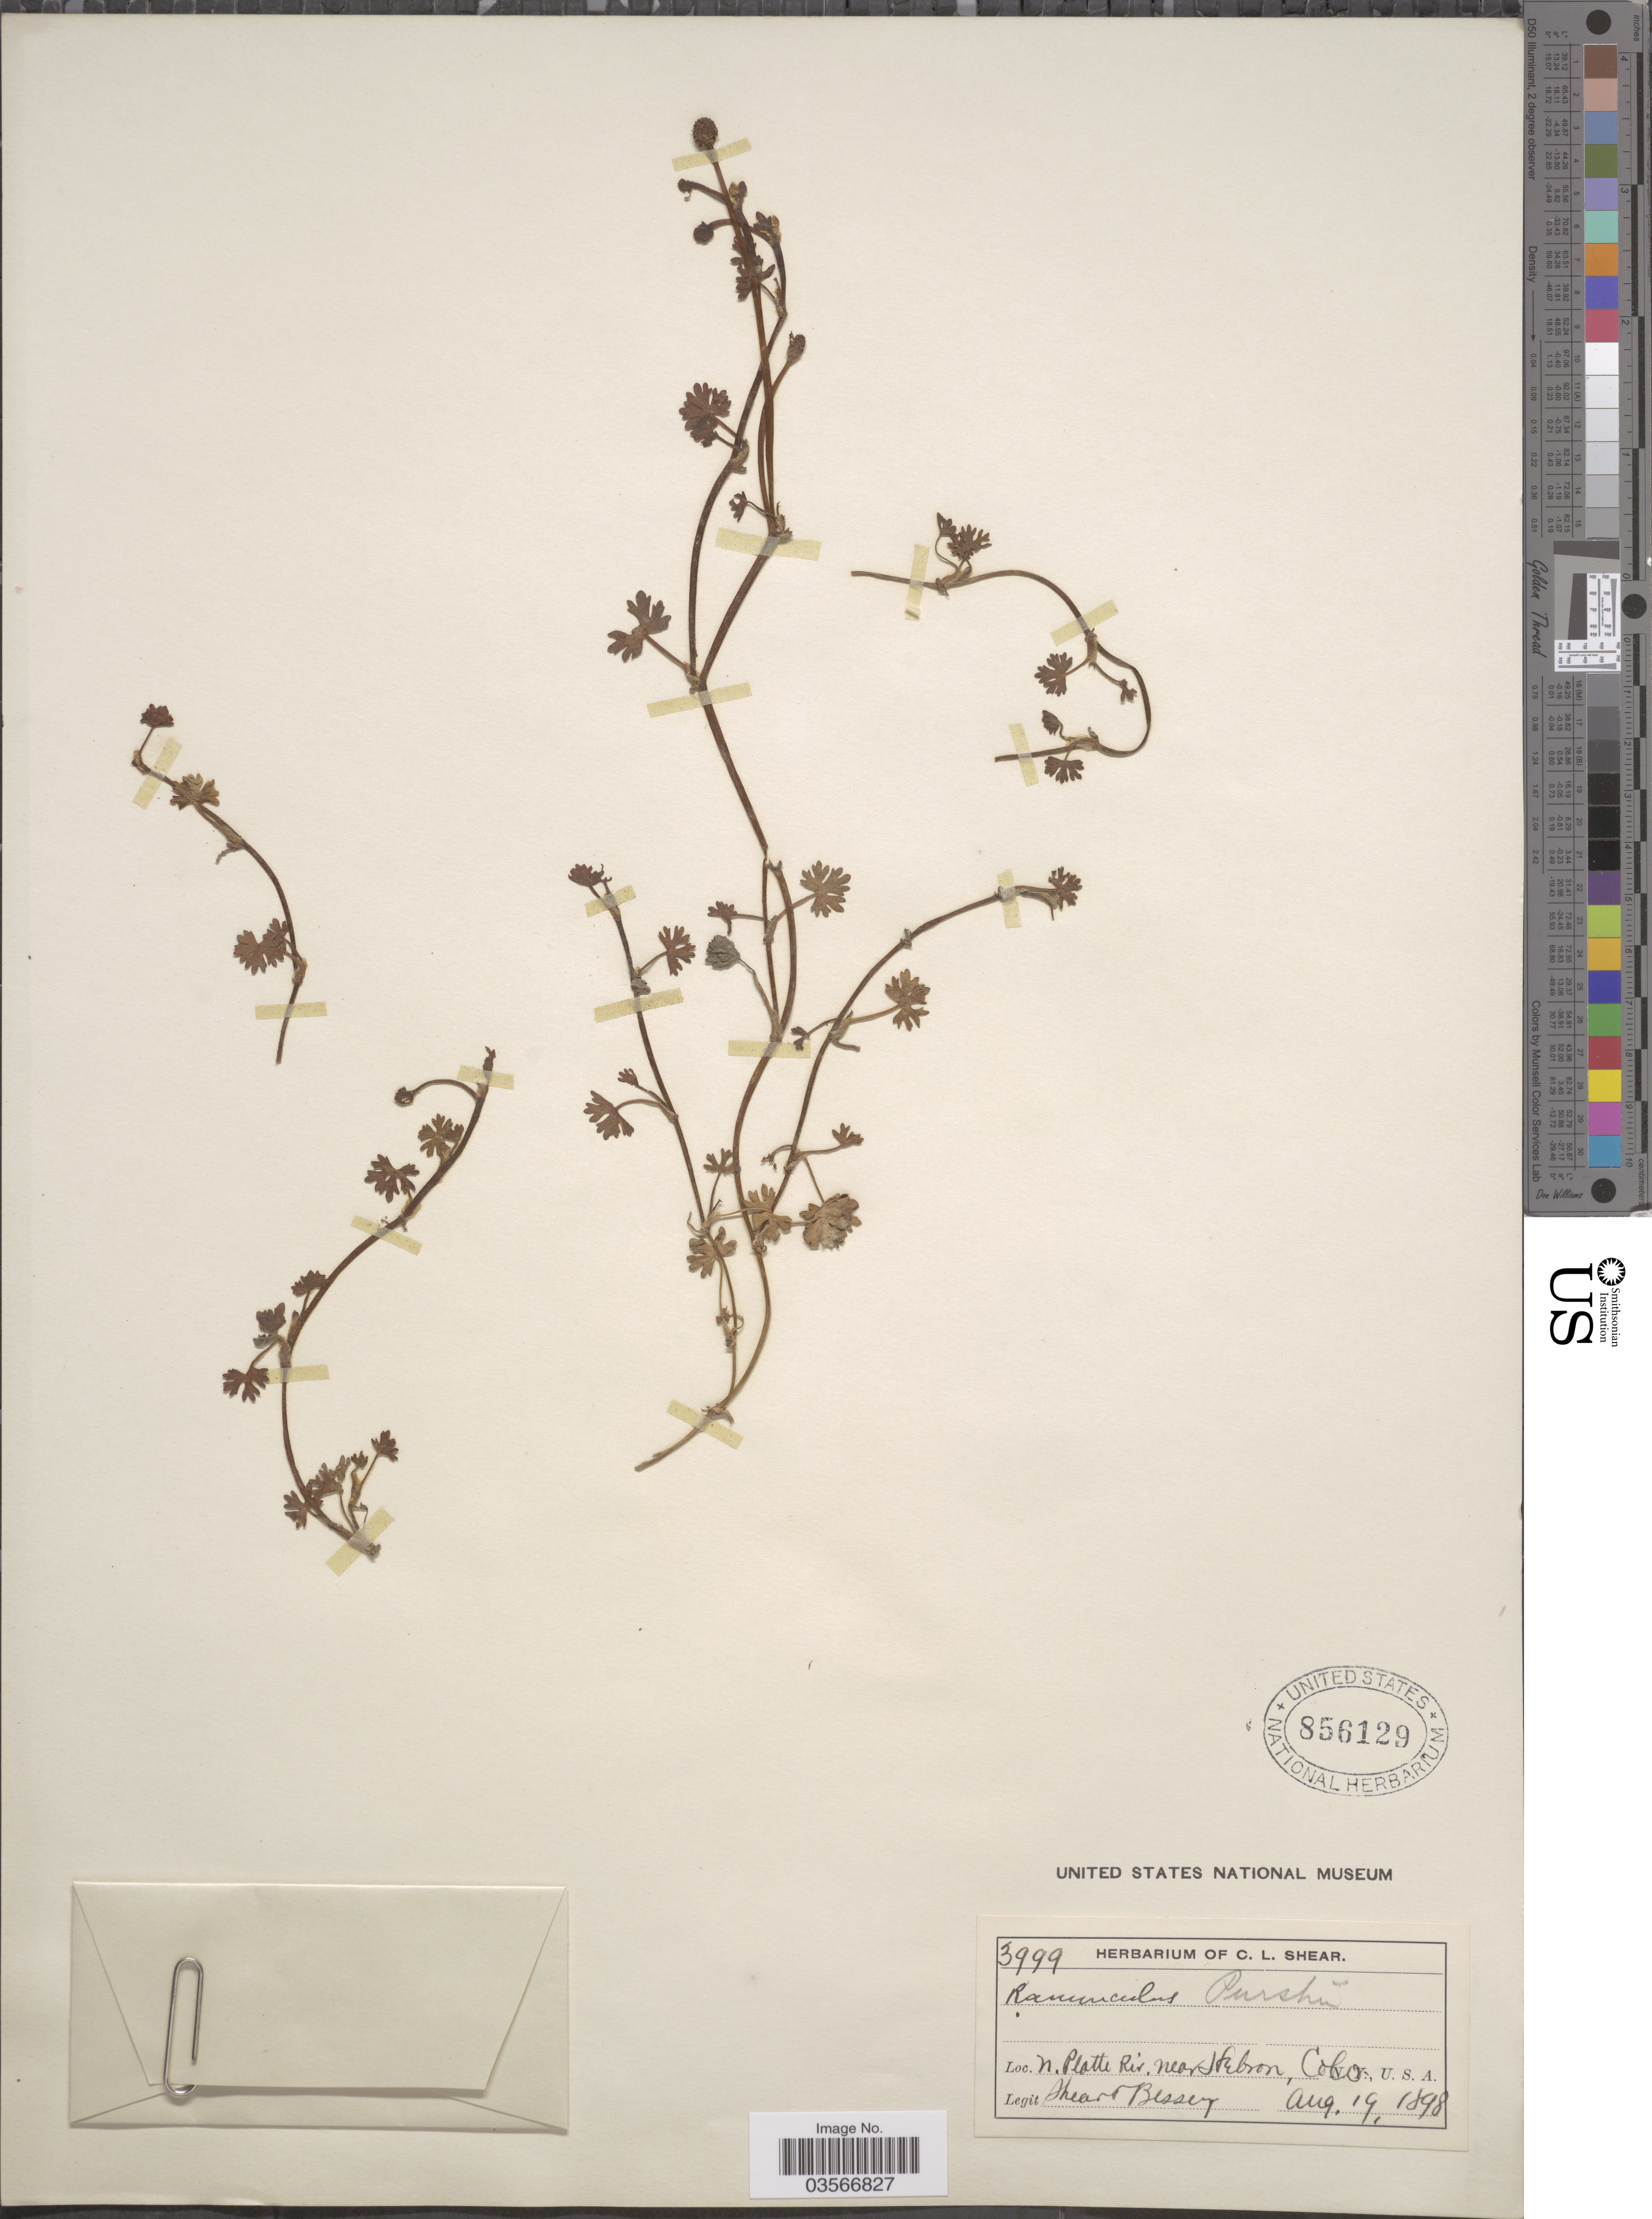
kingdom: Plantae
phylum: Tracheophyta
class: Magnoliopsida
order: Ranunculales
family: Ranunculaceae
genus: Ranunculus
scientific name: Ranunculus gmelinii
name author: DC.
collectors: C. L. Shear & -. Bessey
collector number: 3999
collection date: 1898-08-19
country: United States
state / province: Colorado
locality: N. Platte Riv. near Hebron.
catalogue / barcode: US 856129